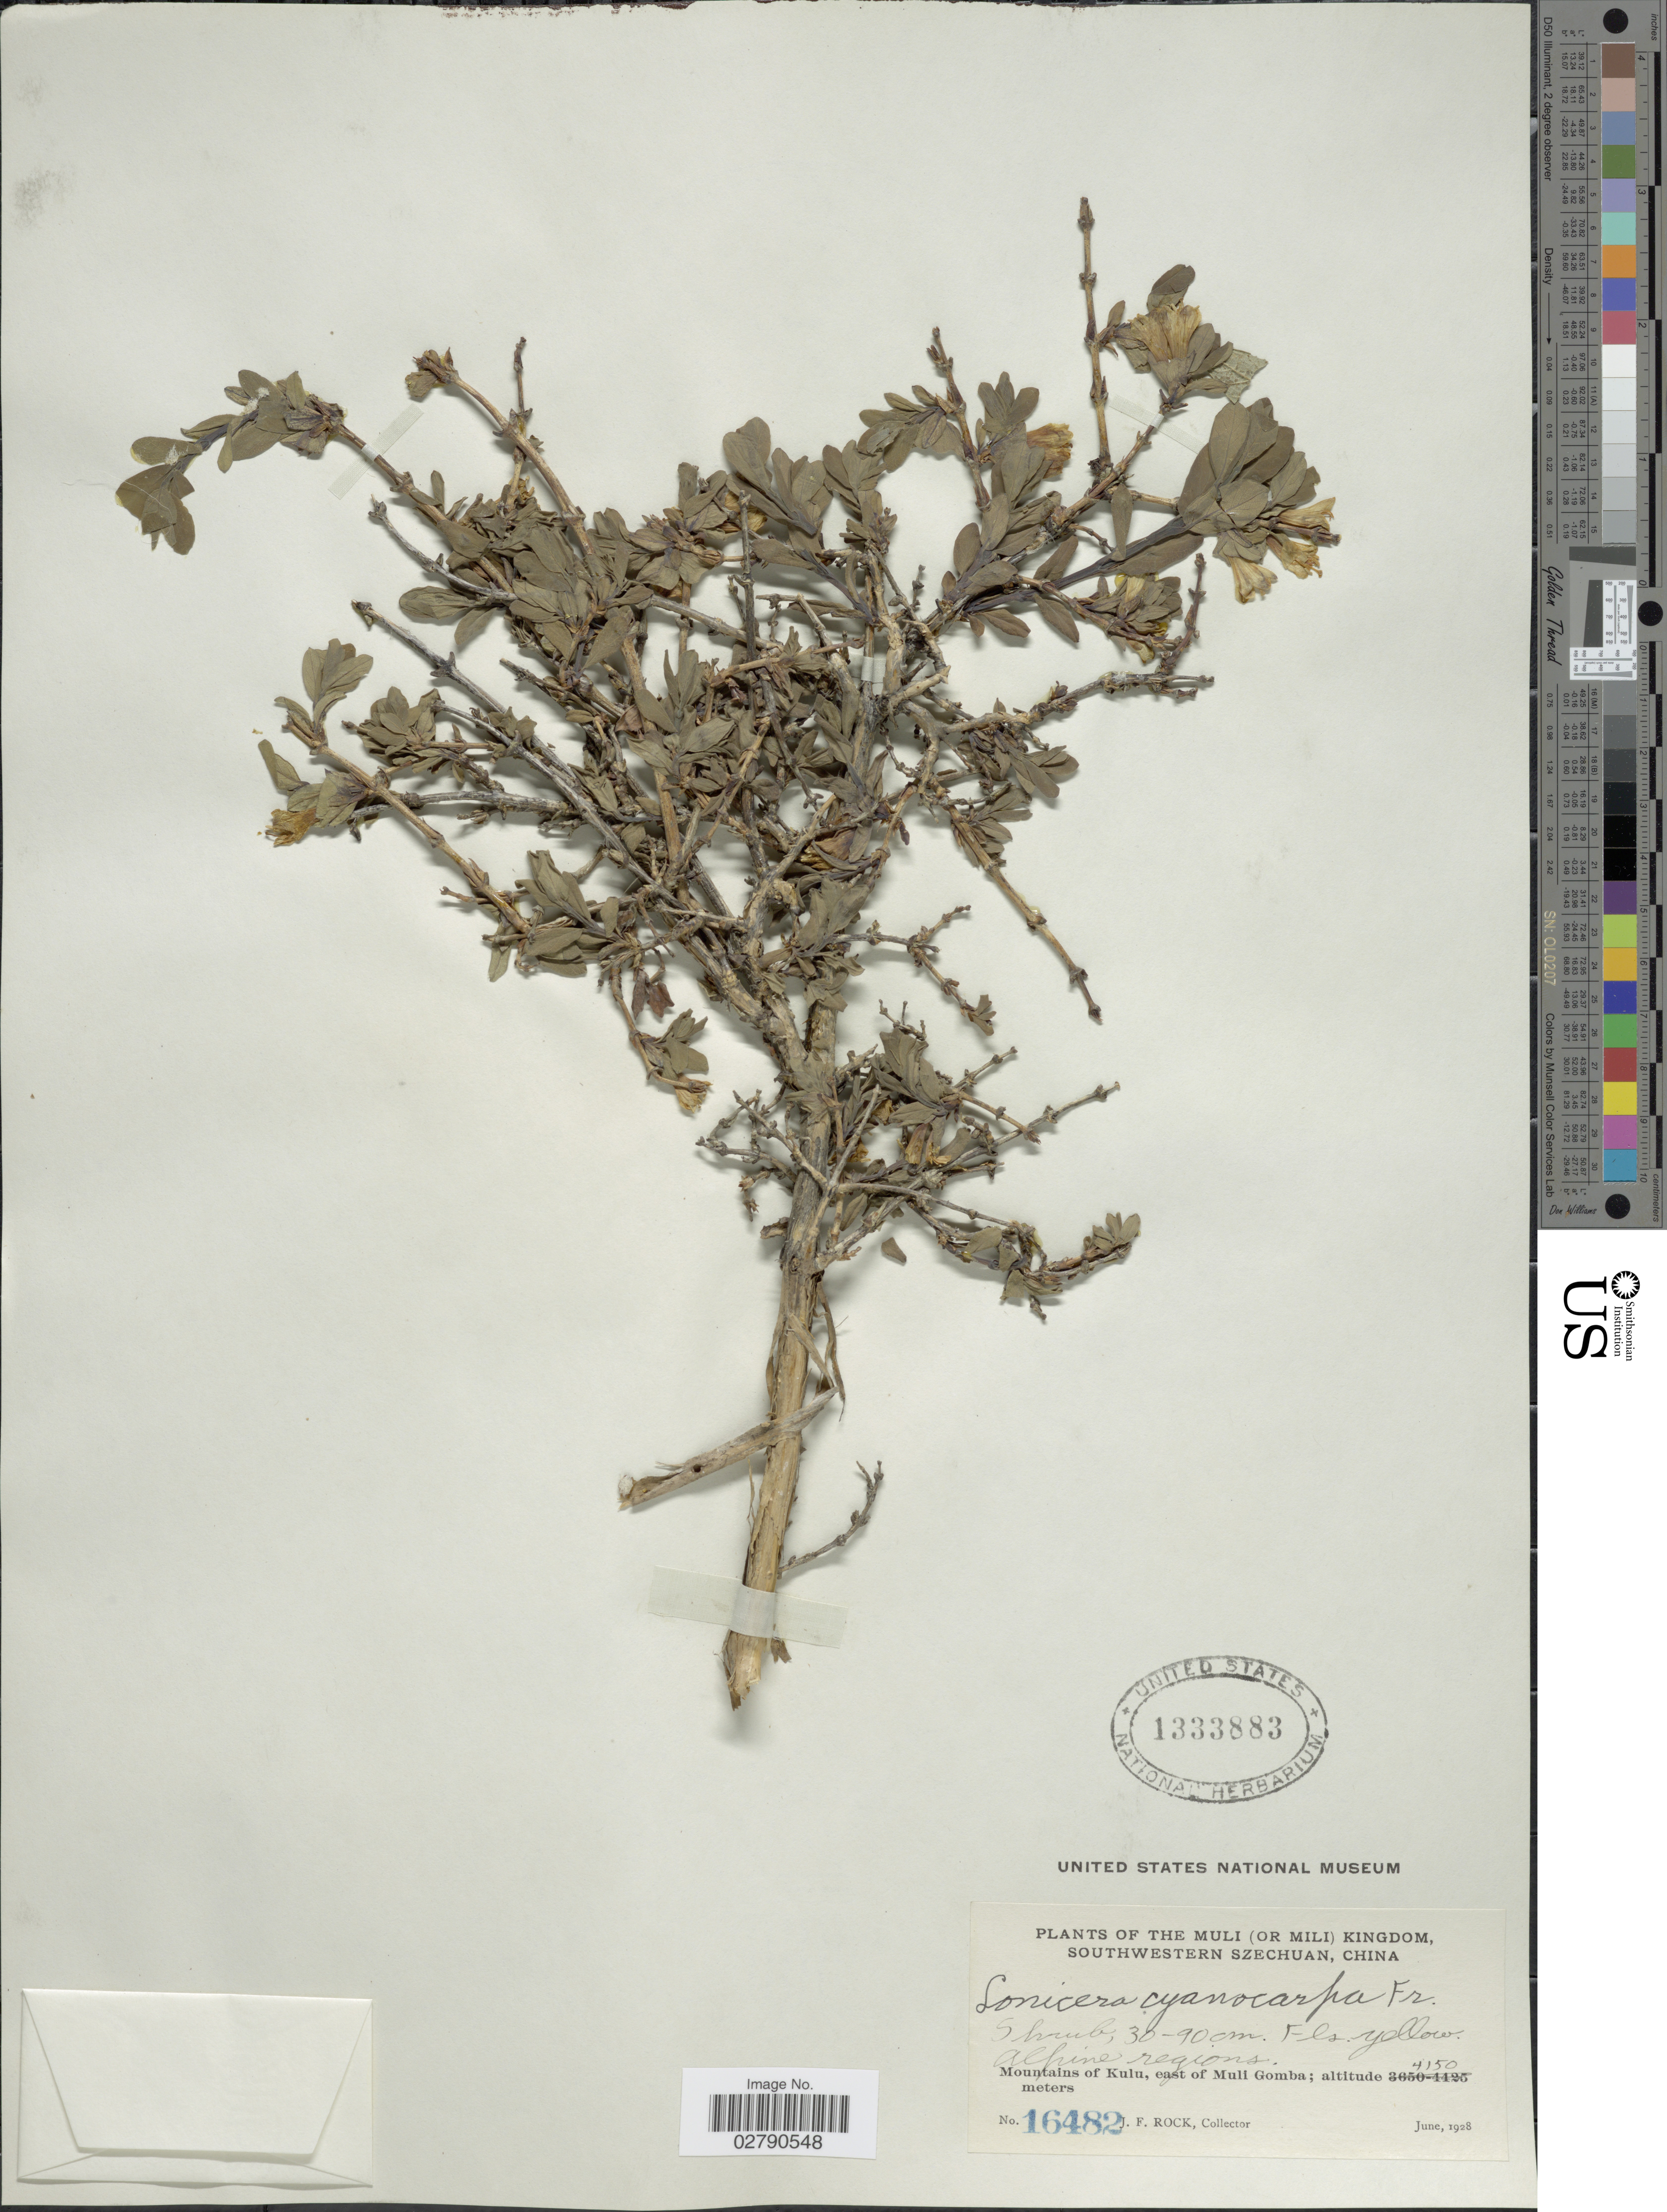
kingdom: Plantae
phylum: Tracheophyta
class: Magnoliopsida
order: Dipsacales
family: Caprifoliaceae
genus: Lonicera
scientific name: Lonicera cyanocarpa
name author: Franch.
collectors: J. Rock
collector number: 16482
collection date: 1928-06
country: China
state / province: Sichuan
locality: The Muli (or Mili) Kingdom, Southwestern Szechuan. Alpine regions. Mountains of Kulu, east of Muli Gomba.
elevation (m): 4150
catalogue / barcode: US 1333883